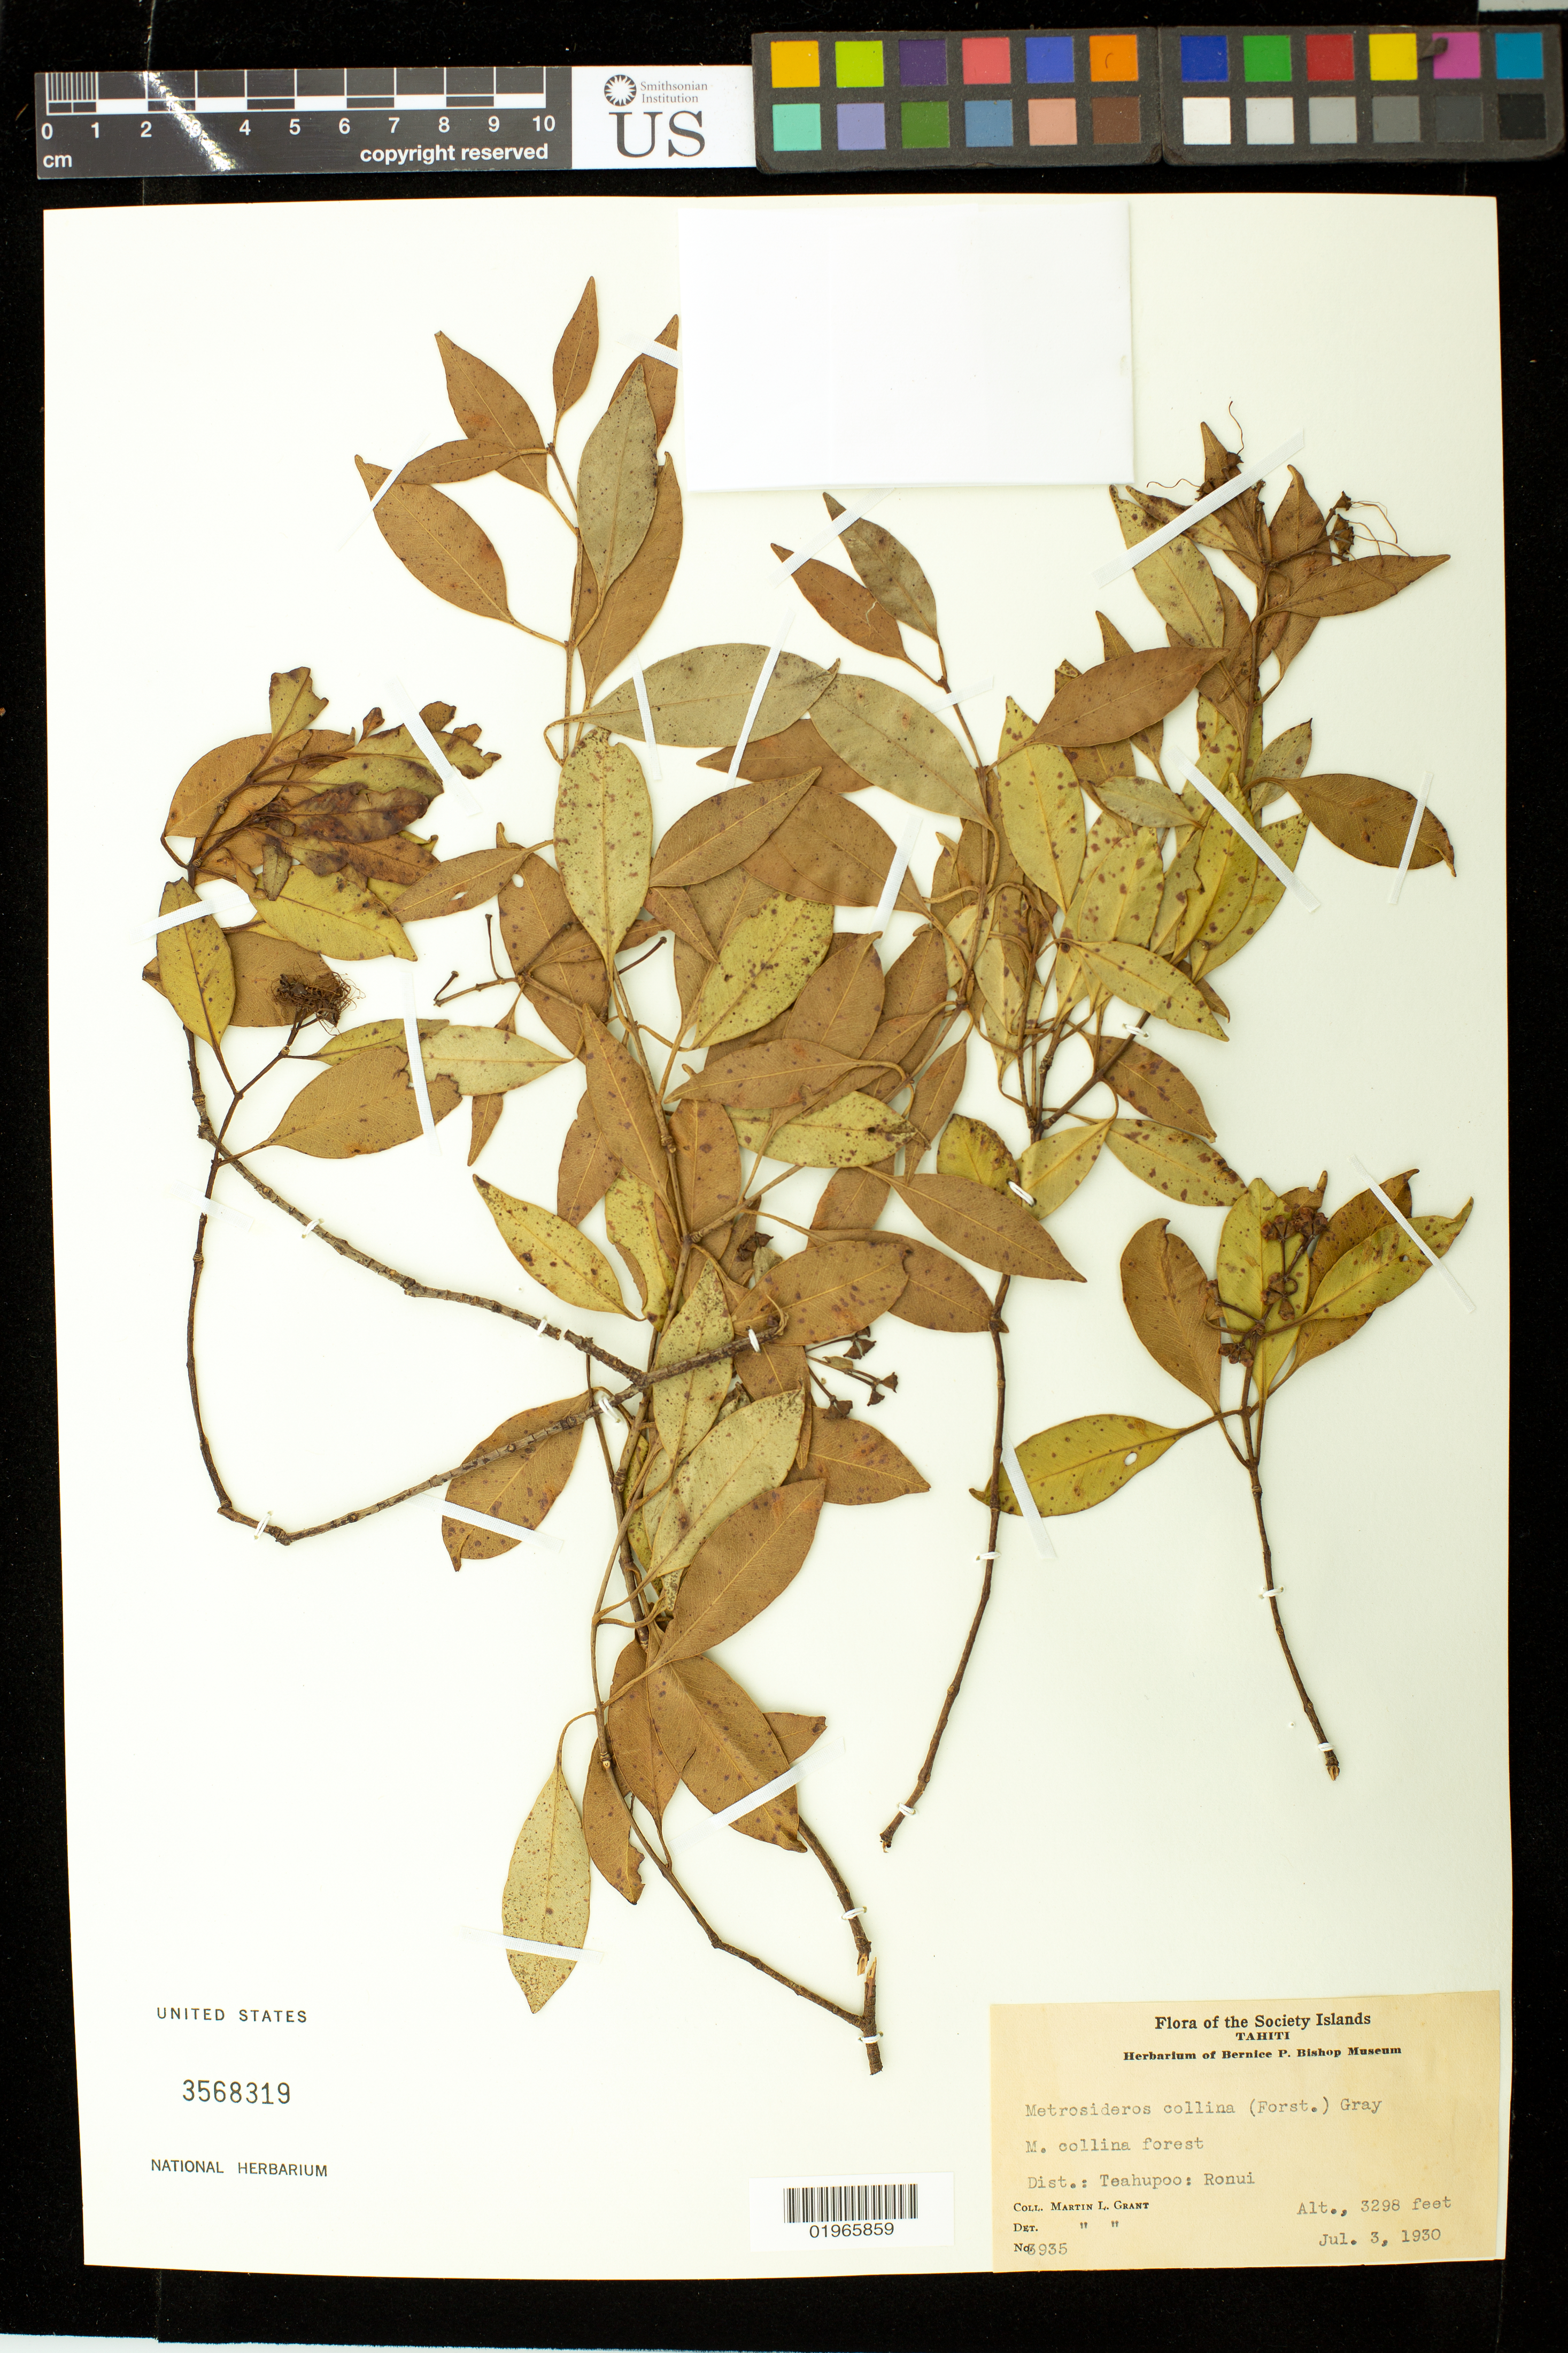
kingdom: Plantae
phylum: Tracheophyta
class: Magnoliopsida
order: Myrtales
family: Myrtaceae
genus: Metrosideros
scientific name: Metrosideros collina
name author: (J.R. Forst. & G. Forst.) A. Gray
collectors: M. L. Grant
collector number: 3935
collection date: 1930-07-03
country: French Polynesia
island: Tahiti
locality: Society Islands, Tahiti, Dist: Teahupoo: Ronui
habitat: Forest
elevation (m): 1005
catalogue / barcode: US 3568319